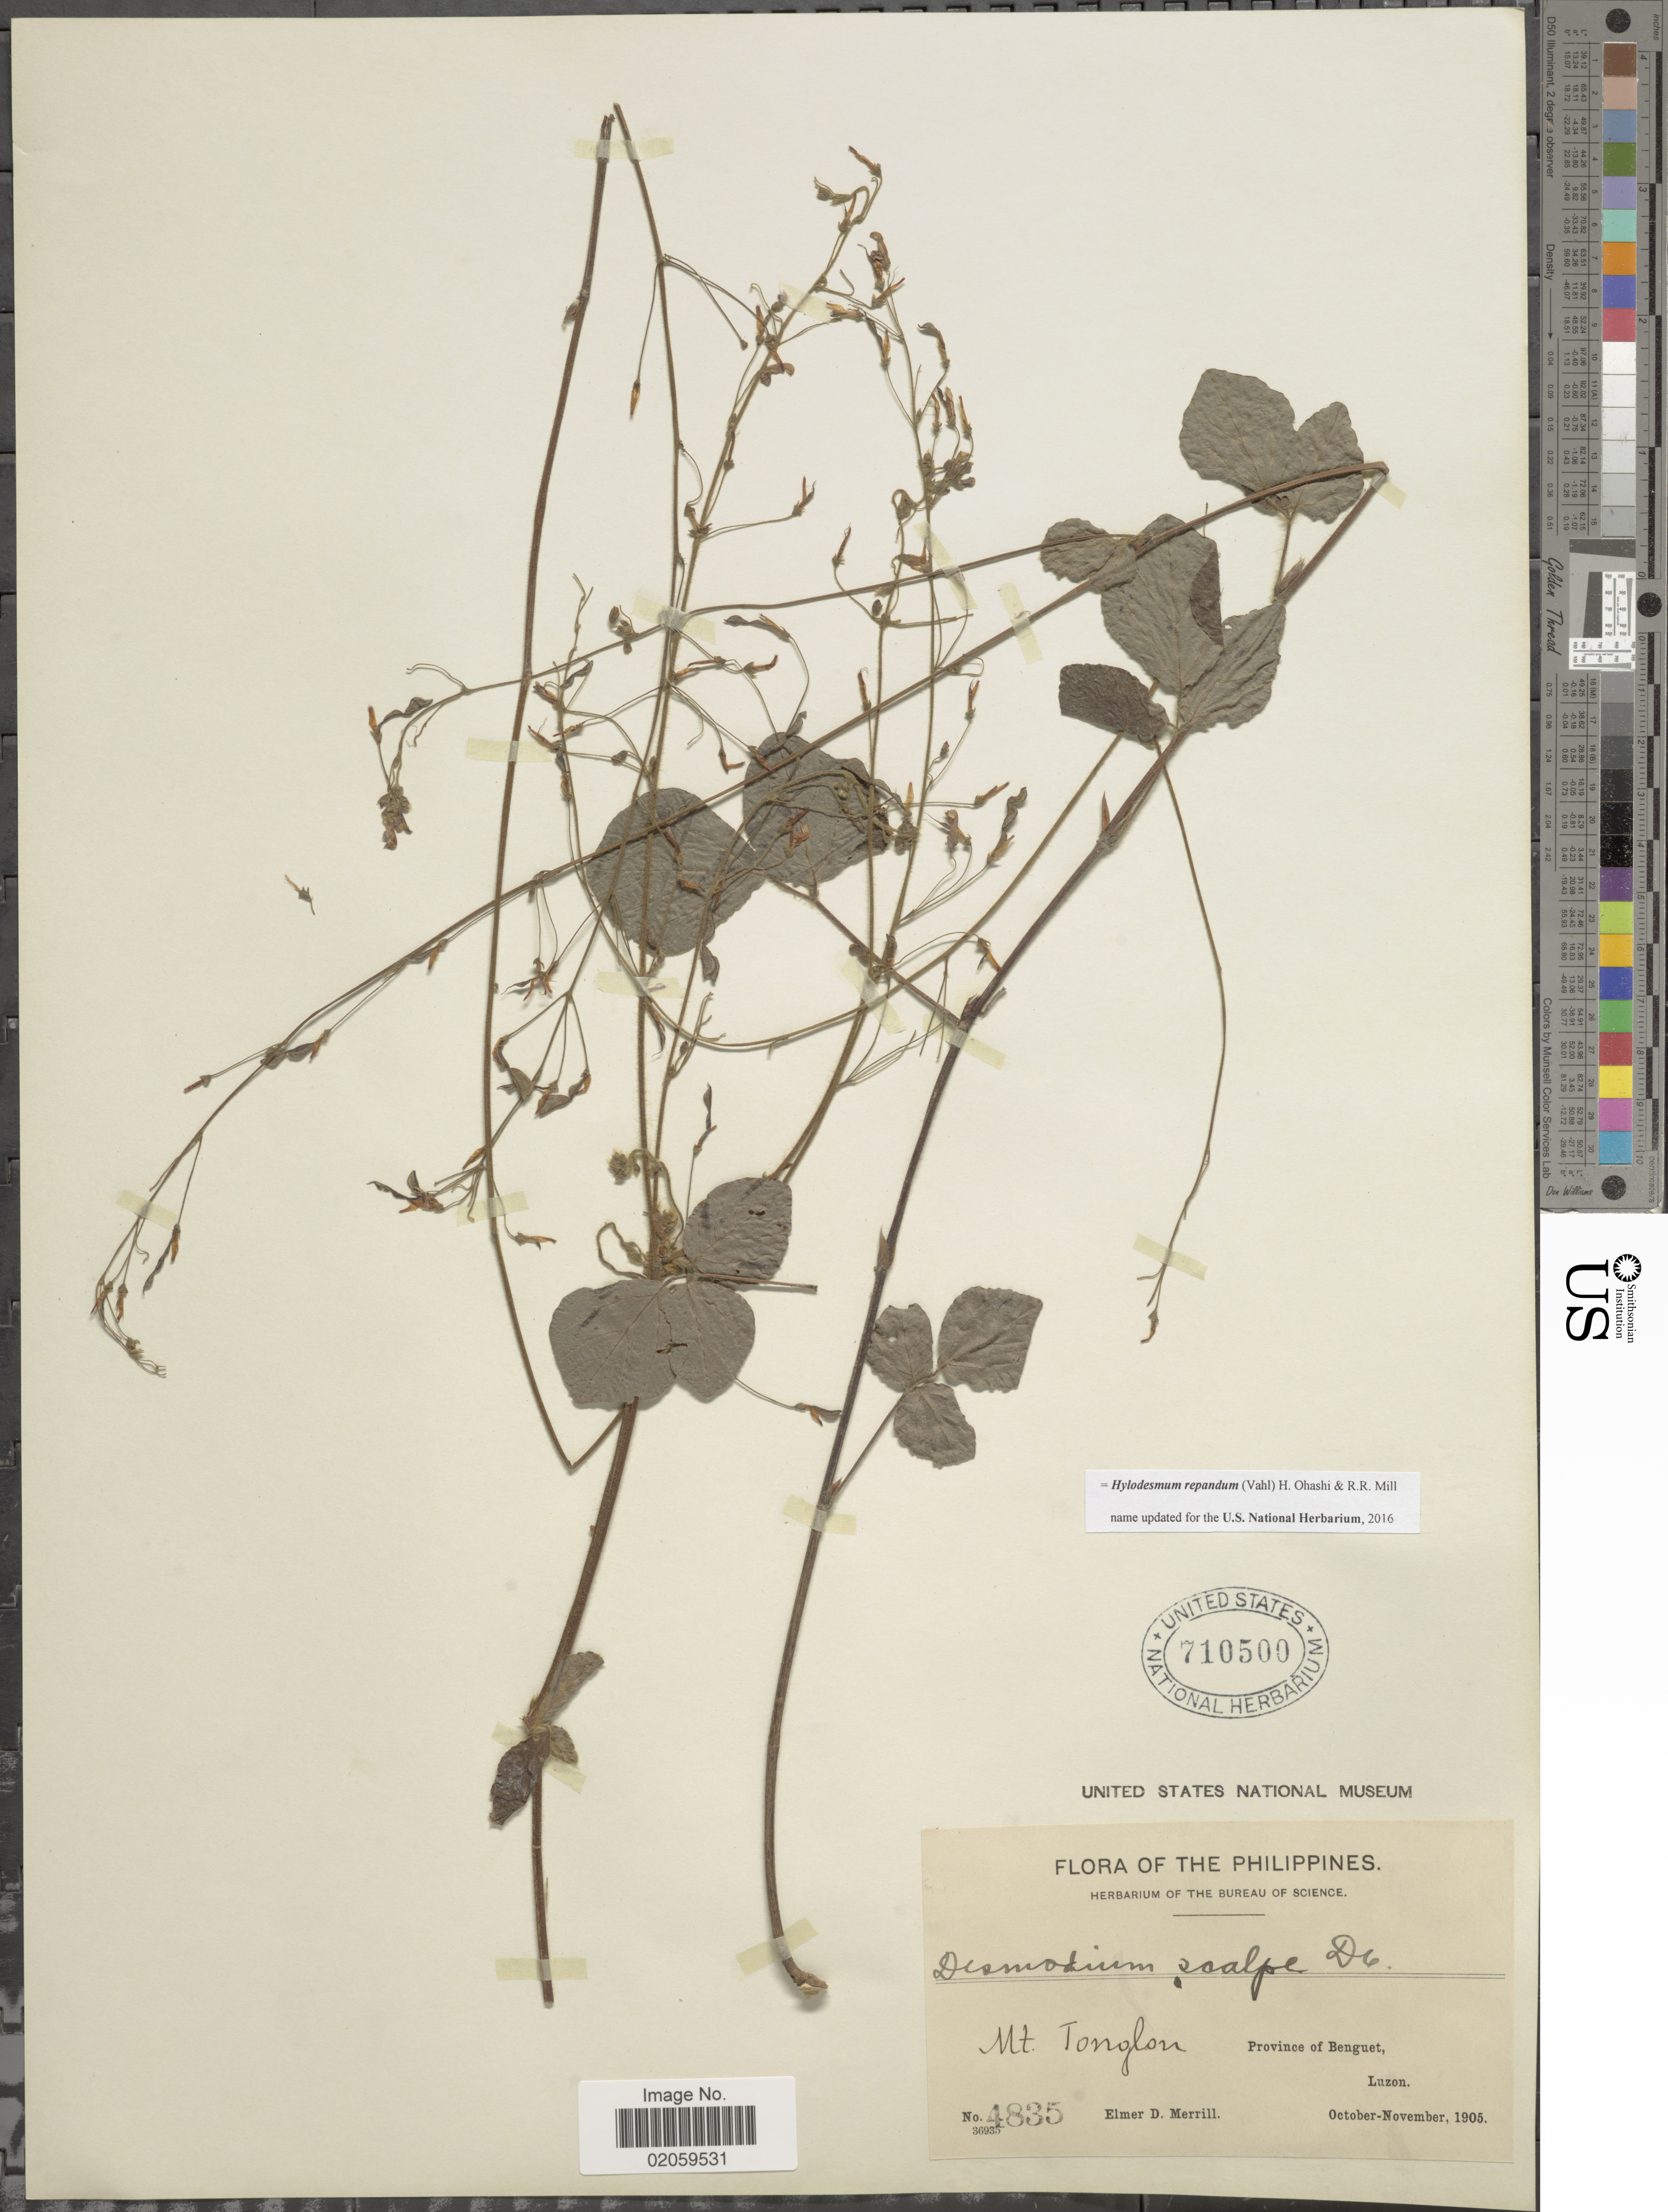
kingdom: Plantae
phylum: Tracheophyta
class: Magnoliopsida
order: Fabales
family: Fabaceae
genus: Hylodesmum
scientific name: Hylodesmum repandum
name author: (Vahl) H. Ohashi & R.R. Mill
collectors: E. D. Merrill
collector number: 4835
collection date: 1905-10/1905-11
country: Philippines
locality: Mt. Tonglon, Province of Benguet, Luzon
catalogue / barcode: US 710500